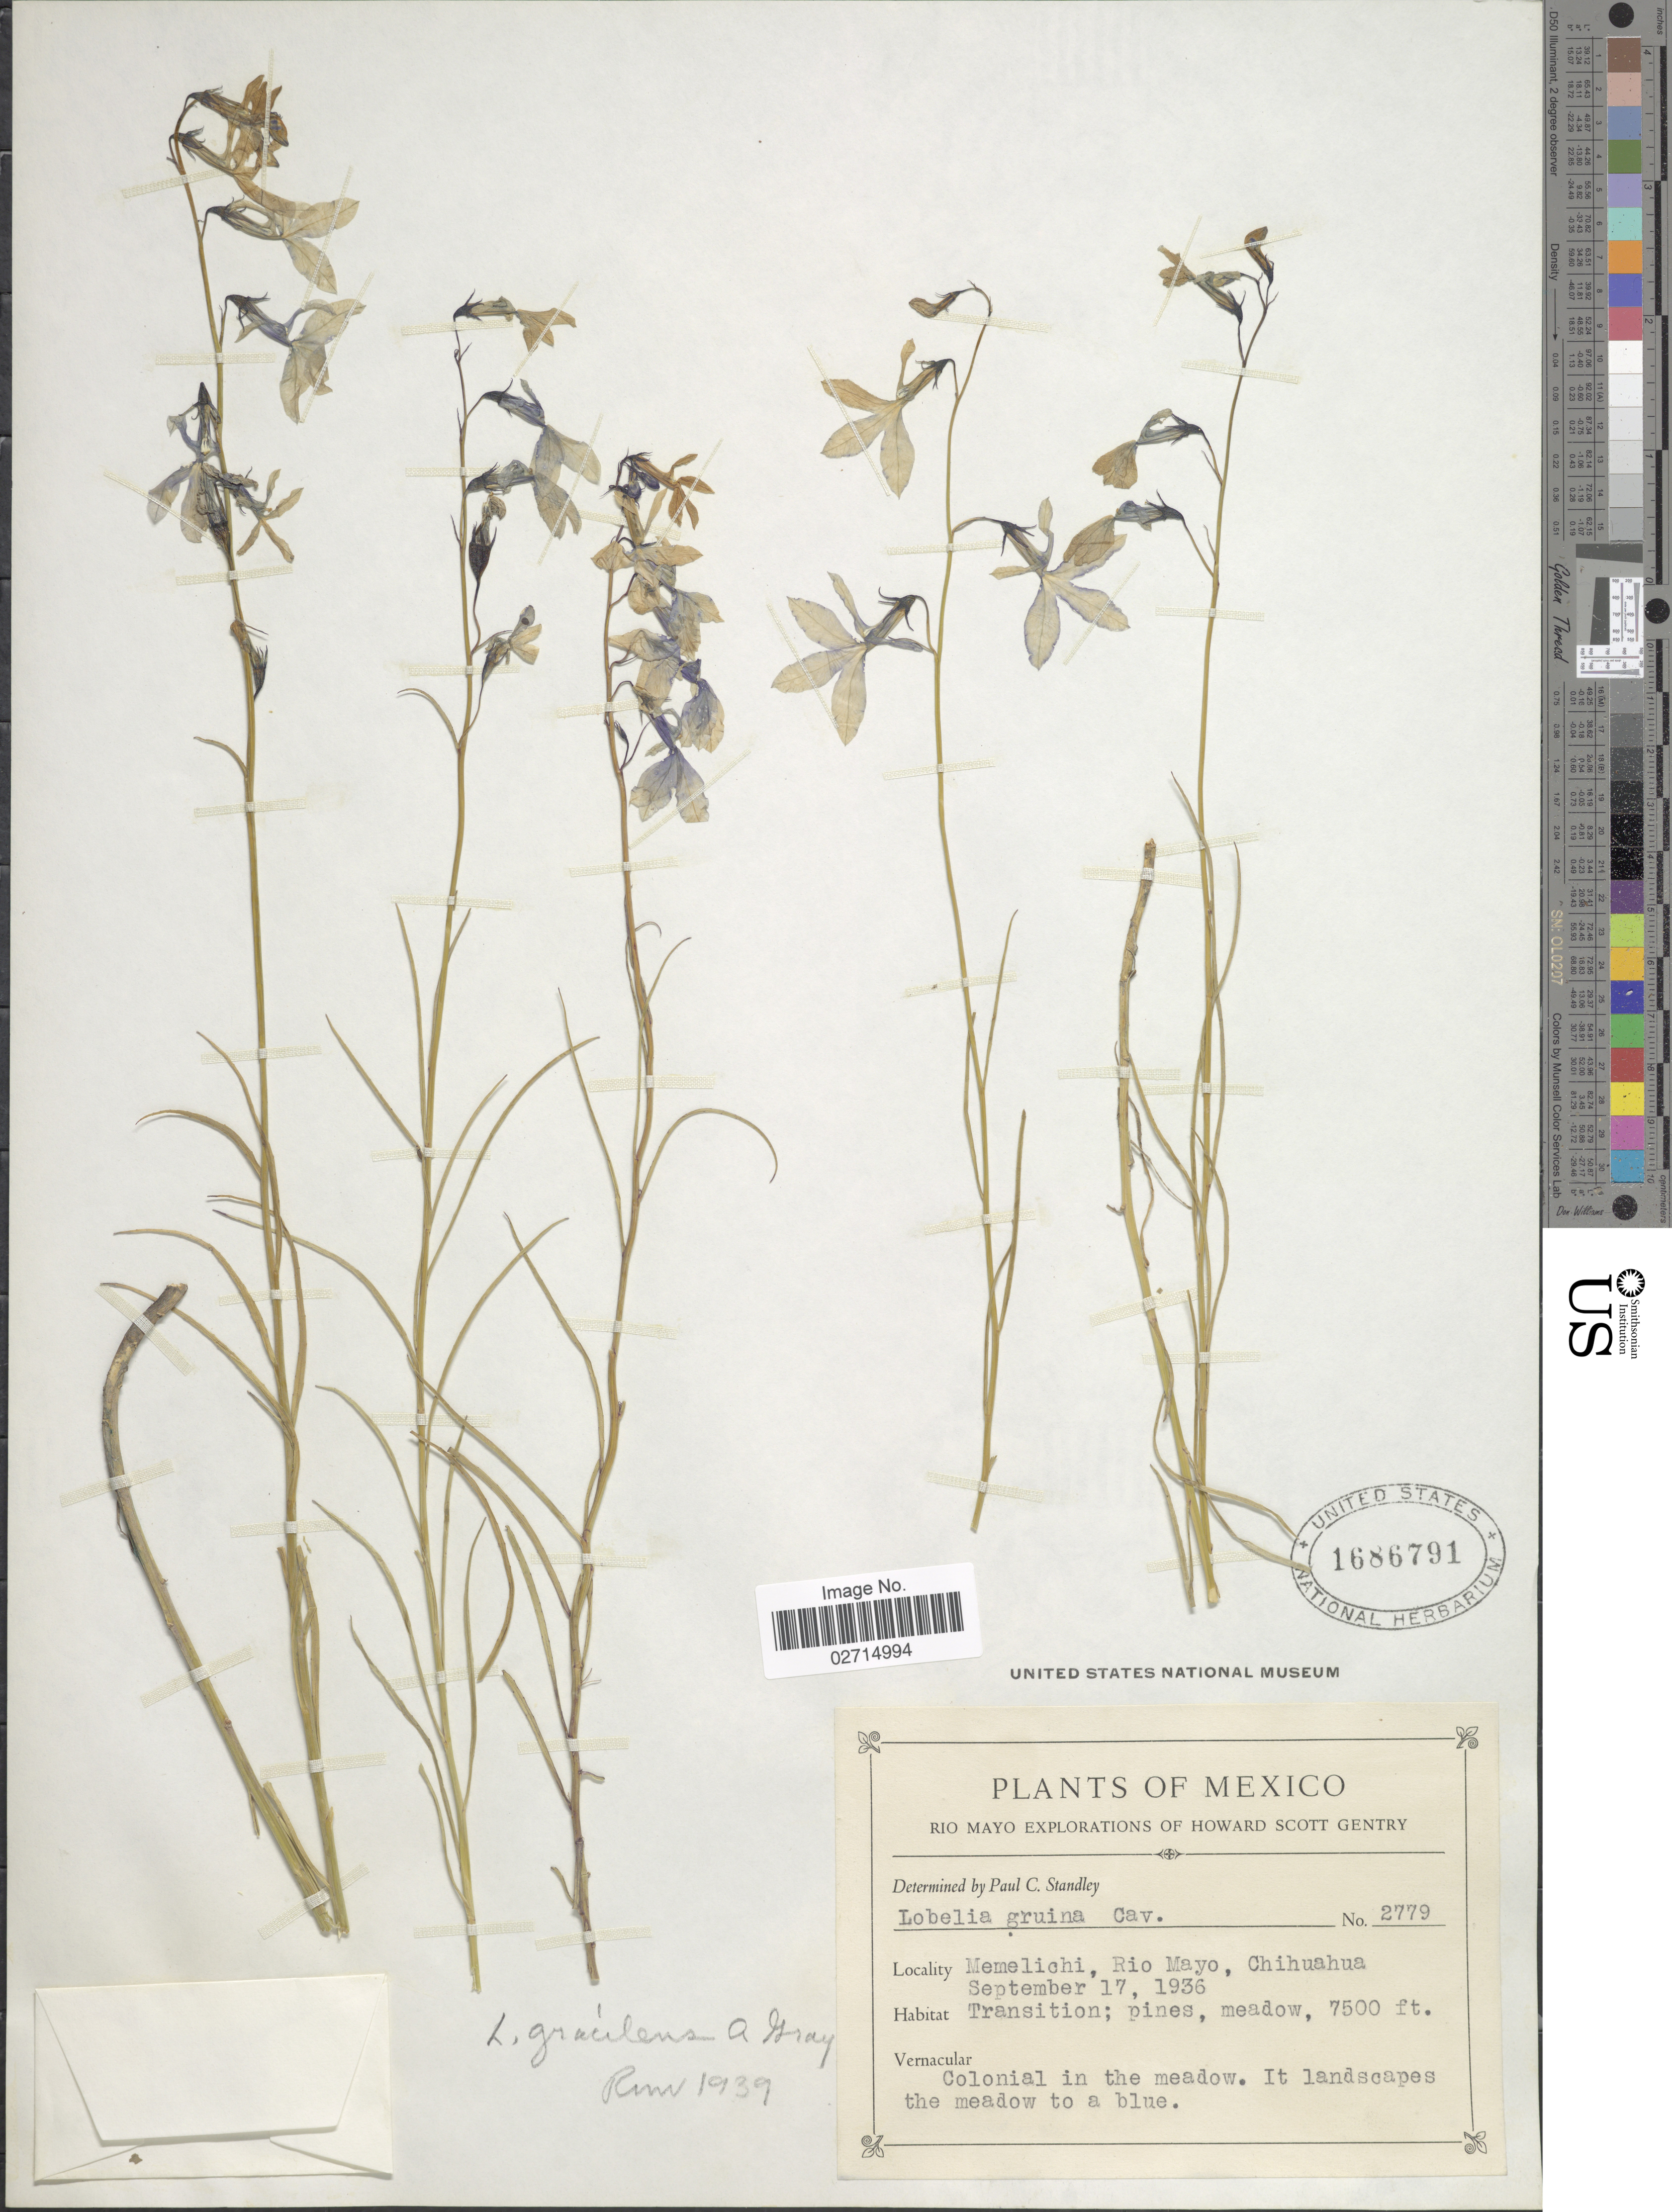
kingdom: Plantae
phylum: Tracheophyta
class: Magnoliopsida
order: Asterales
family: Campanulaceae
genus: Lobelia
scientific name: Lobelia gracilens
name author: A. Gray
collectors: H. S. Gentry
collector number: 2779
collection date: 1936-09-17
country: Mexico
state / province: Chihuahua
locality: Memelichi, Rio Mayo, Chihuahua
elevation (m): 2286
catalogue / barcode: US 1686791